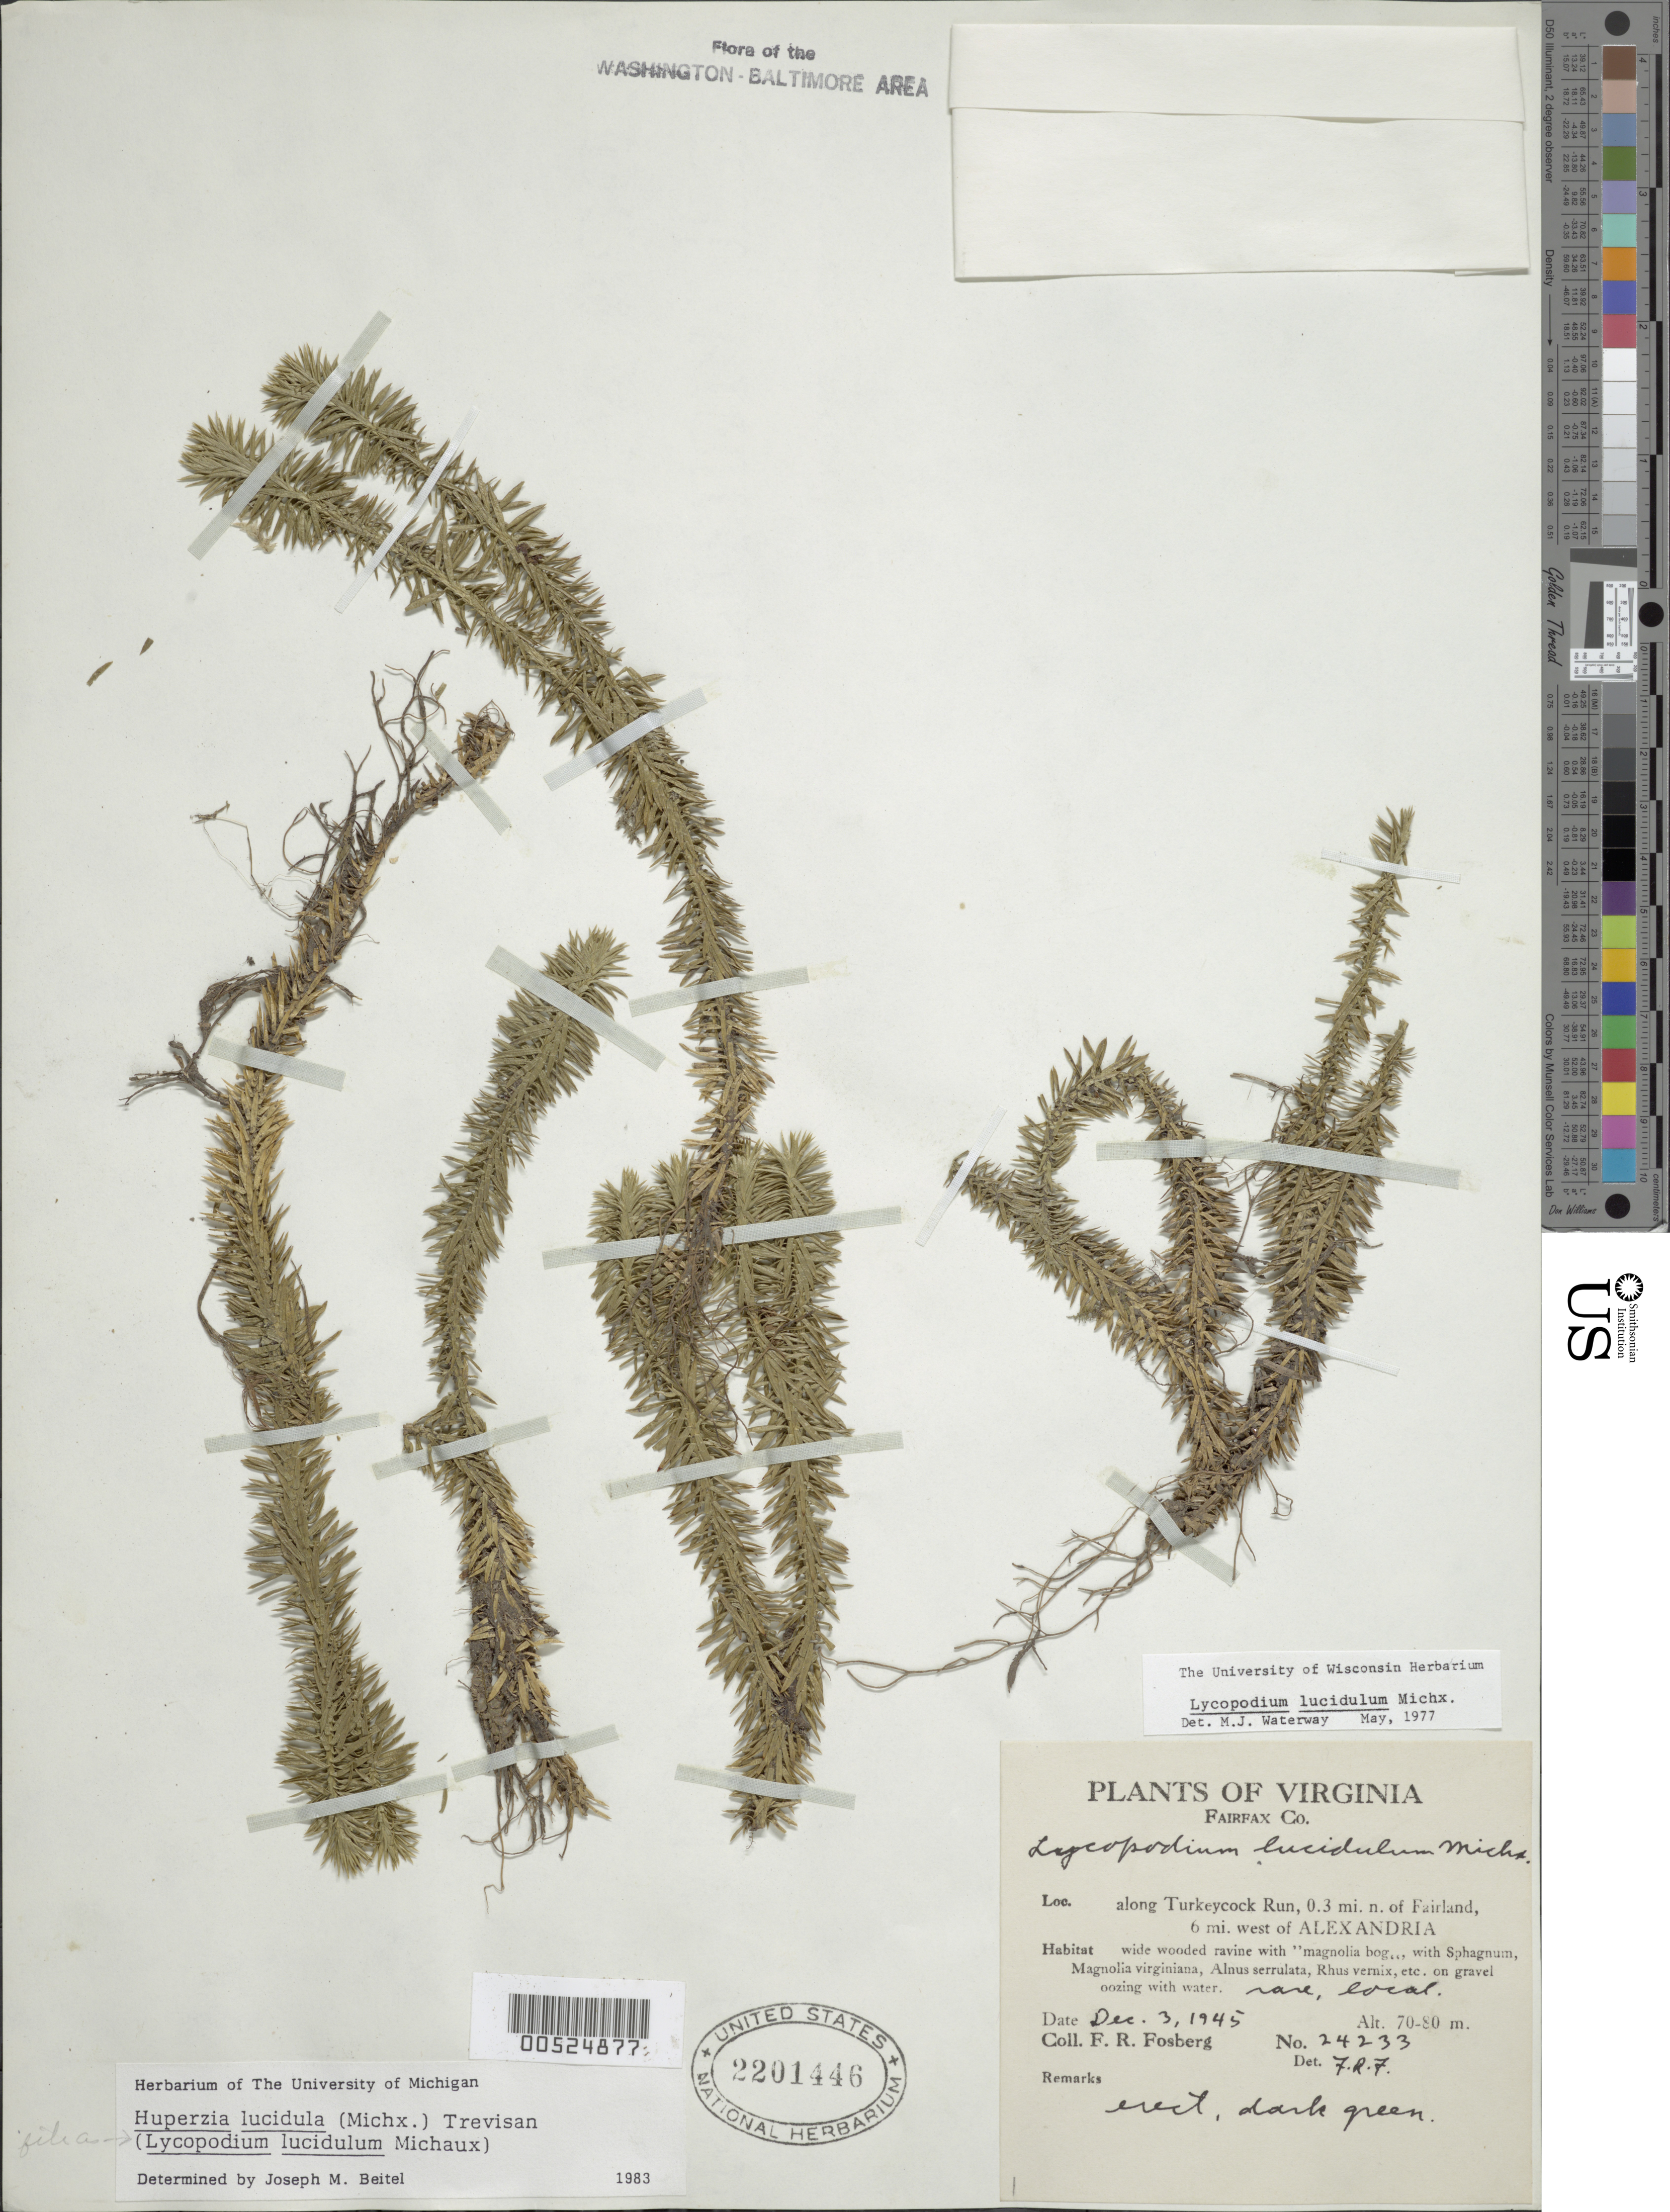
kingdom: Plantae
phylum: Tracheophyta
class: Lycopodiopsida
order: Lycopodiales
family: Lycopodiaceae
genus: Huperzia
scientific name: Huperzia lucidula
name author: (Michx.) Trevis.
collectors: F. R. Fosberg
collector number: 24233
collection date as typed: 03 Dec 1945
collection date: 1945-12-03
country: United States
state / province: Virginia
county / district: Fairfax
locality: Turkeycock Run, 0.3 mi. N of Fairland, 6 mi. W of Alexandria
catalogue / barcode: US 2201446